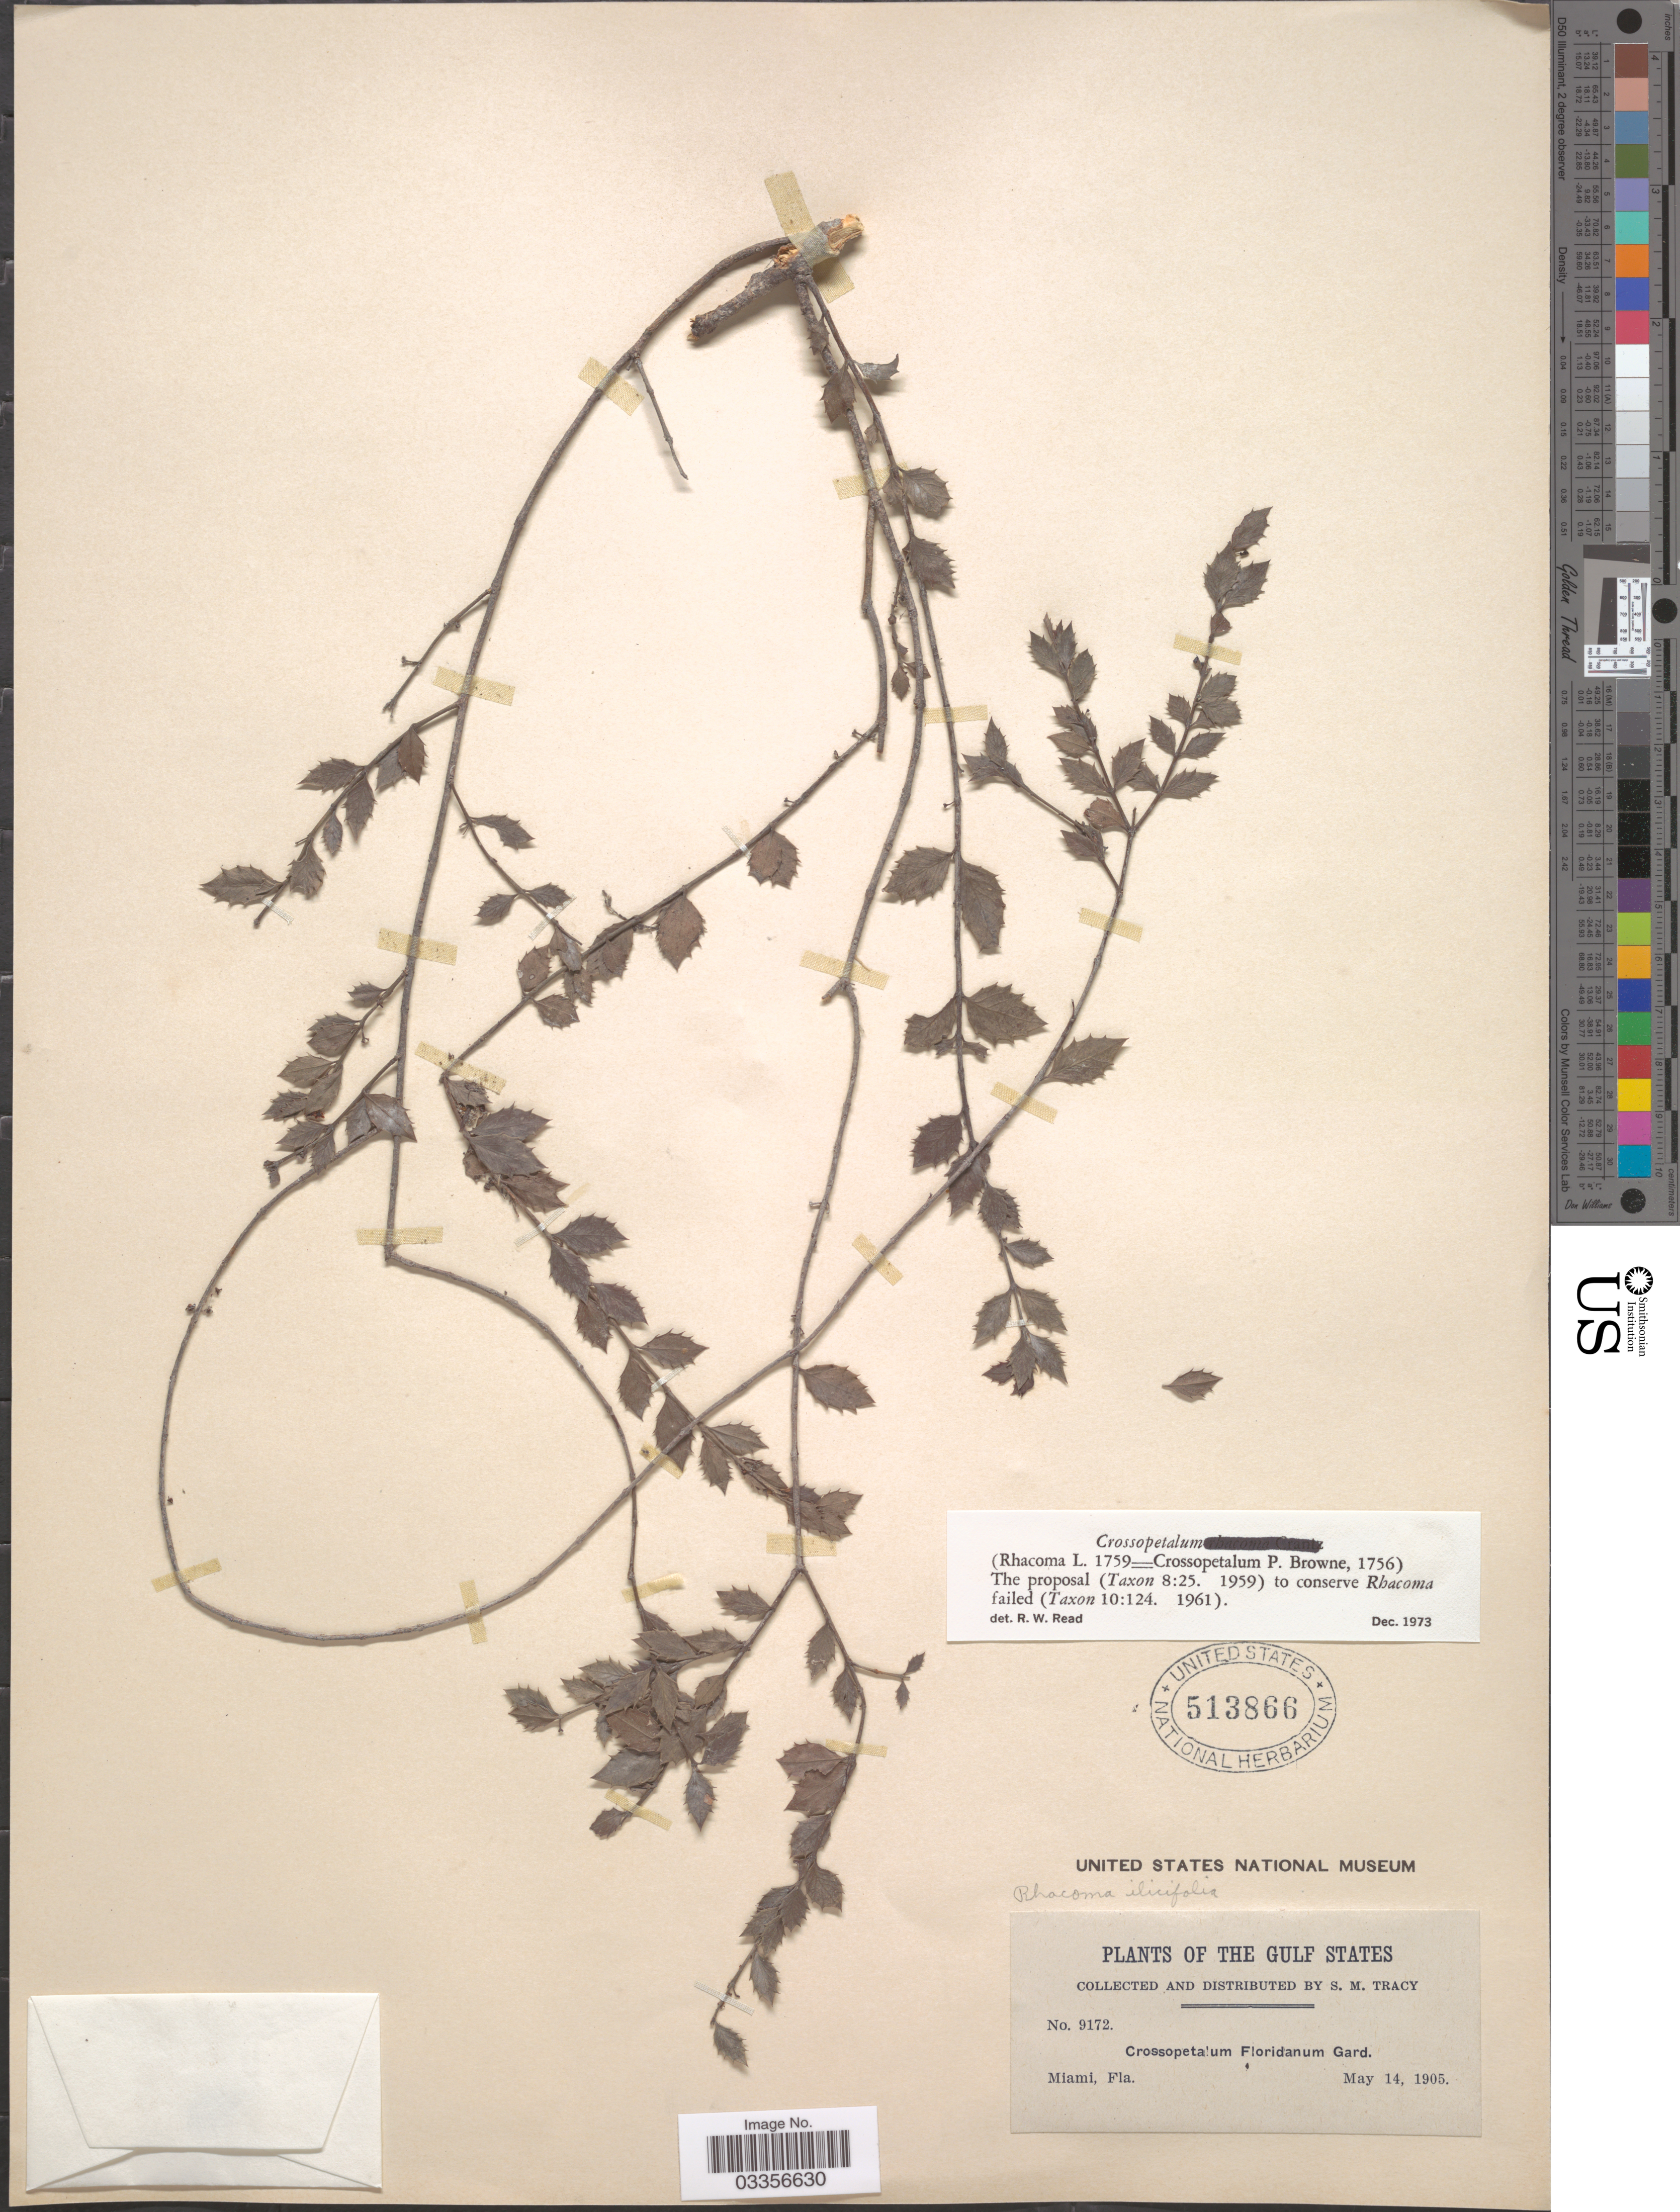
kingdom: Plantae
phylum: Tracheophyta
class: Magnoliopsida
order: Celastrales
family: Celastraceae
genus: Crossopetalum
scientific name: Crossopetalum ilicifolium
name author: (Poir.) Kuntze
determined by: Strong, Mark T., (BOT), Smithsonian Institution - National Museum of Natural History (UNITED STATES)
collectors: S. M. Tracy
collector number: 9172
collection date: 1905-05-14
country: United States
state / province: Florida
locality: The Gulf States, Miami.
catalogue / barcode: US 513866